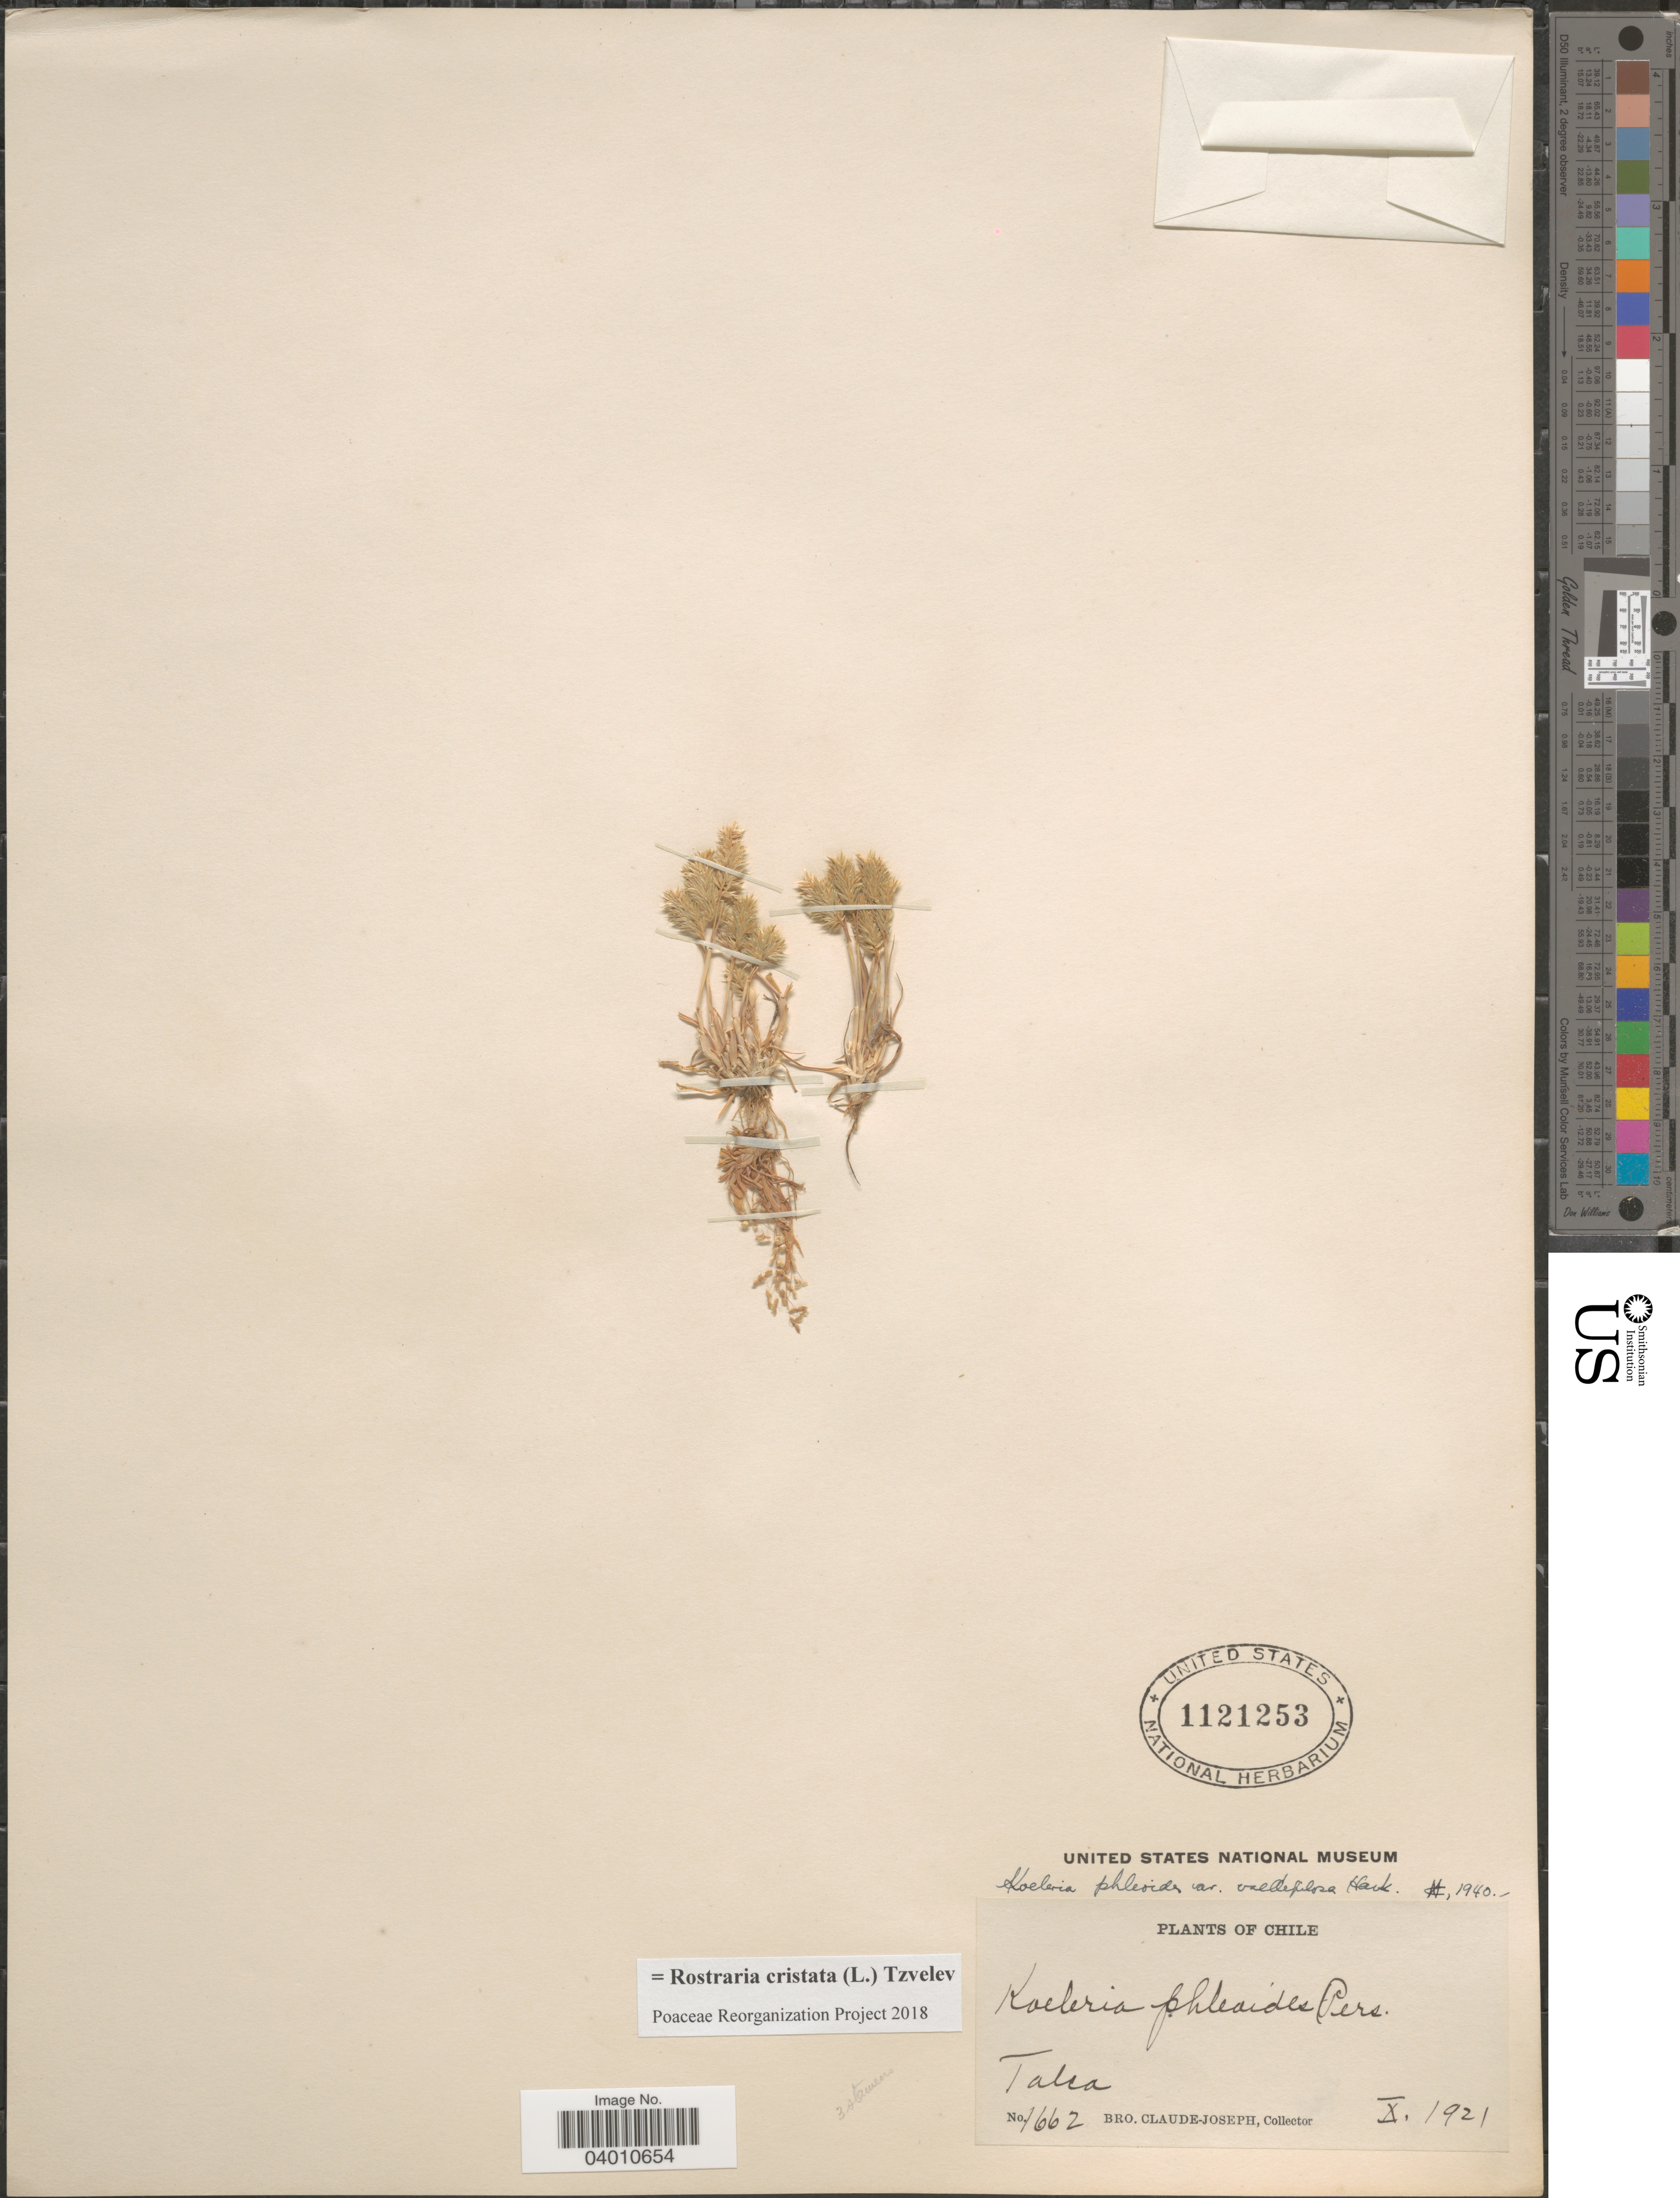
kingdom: Plantae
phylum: Tracheophyta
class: Liliopsida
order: Poales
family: Poaceae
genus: Rostraria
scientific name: Rostraria cristata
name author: (L.) Tzvelev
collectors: Bro. Claude-Joseph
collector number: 1662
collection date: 1921-10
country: Chile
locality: Talca.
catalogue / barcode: US 1121253